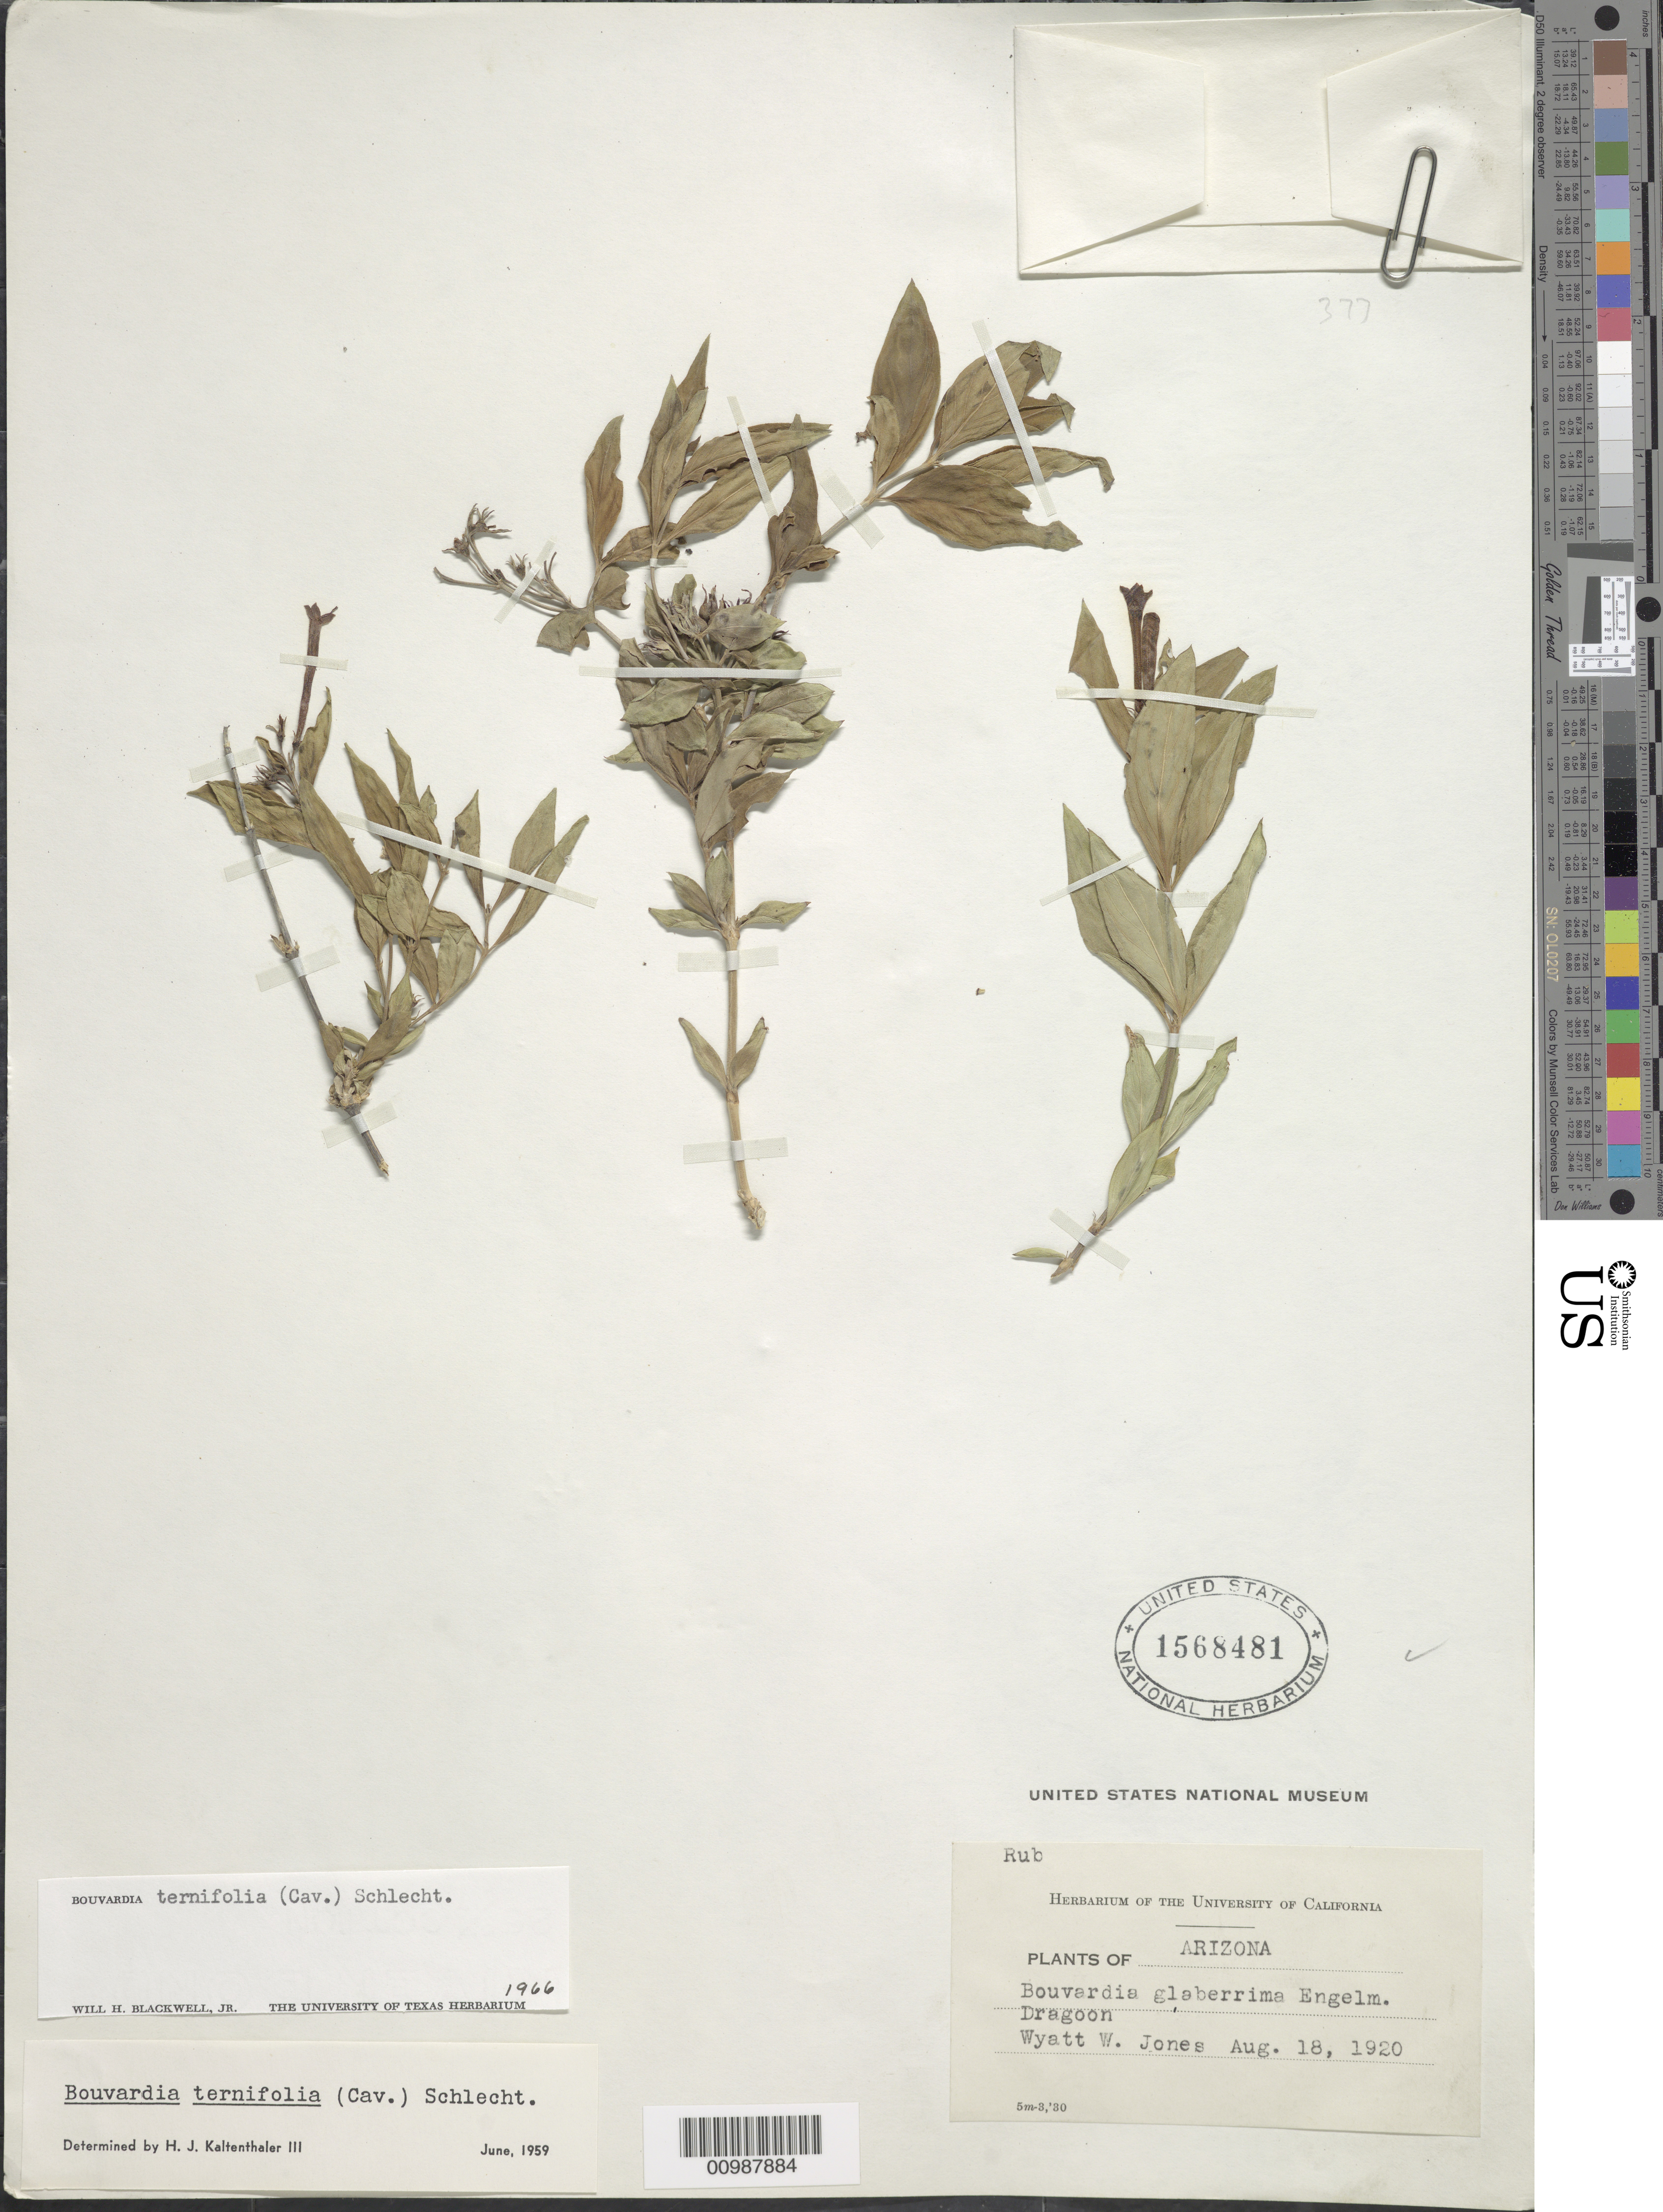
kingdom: Plantae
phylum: Tracheophyta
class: Magnoliopsida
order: Gentianales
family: Rubiaceae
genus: Bouvardia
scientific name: Bouvardia ternifolia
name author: (Cav.) Schltdl.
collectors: W. W. Jones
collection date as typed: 18 Aug 1920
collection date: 1920-08-18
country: United States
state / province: Arizona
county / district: Cochise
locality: Dragoon.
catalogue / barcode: US 1568481